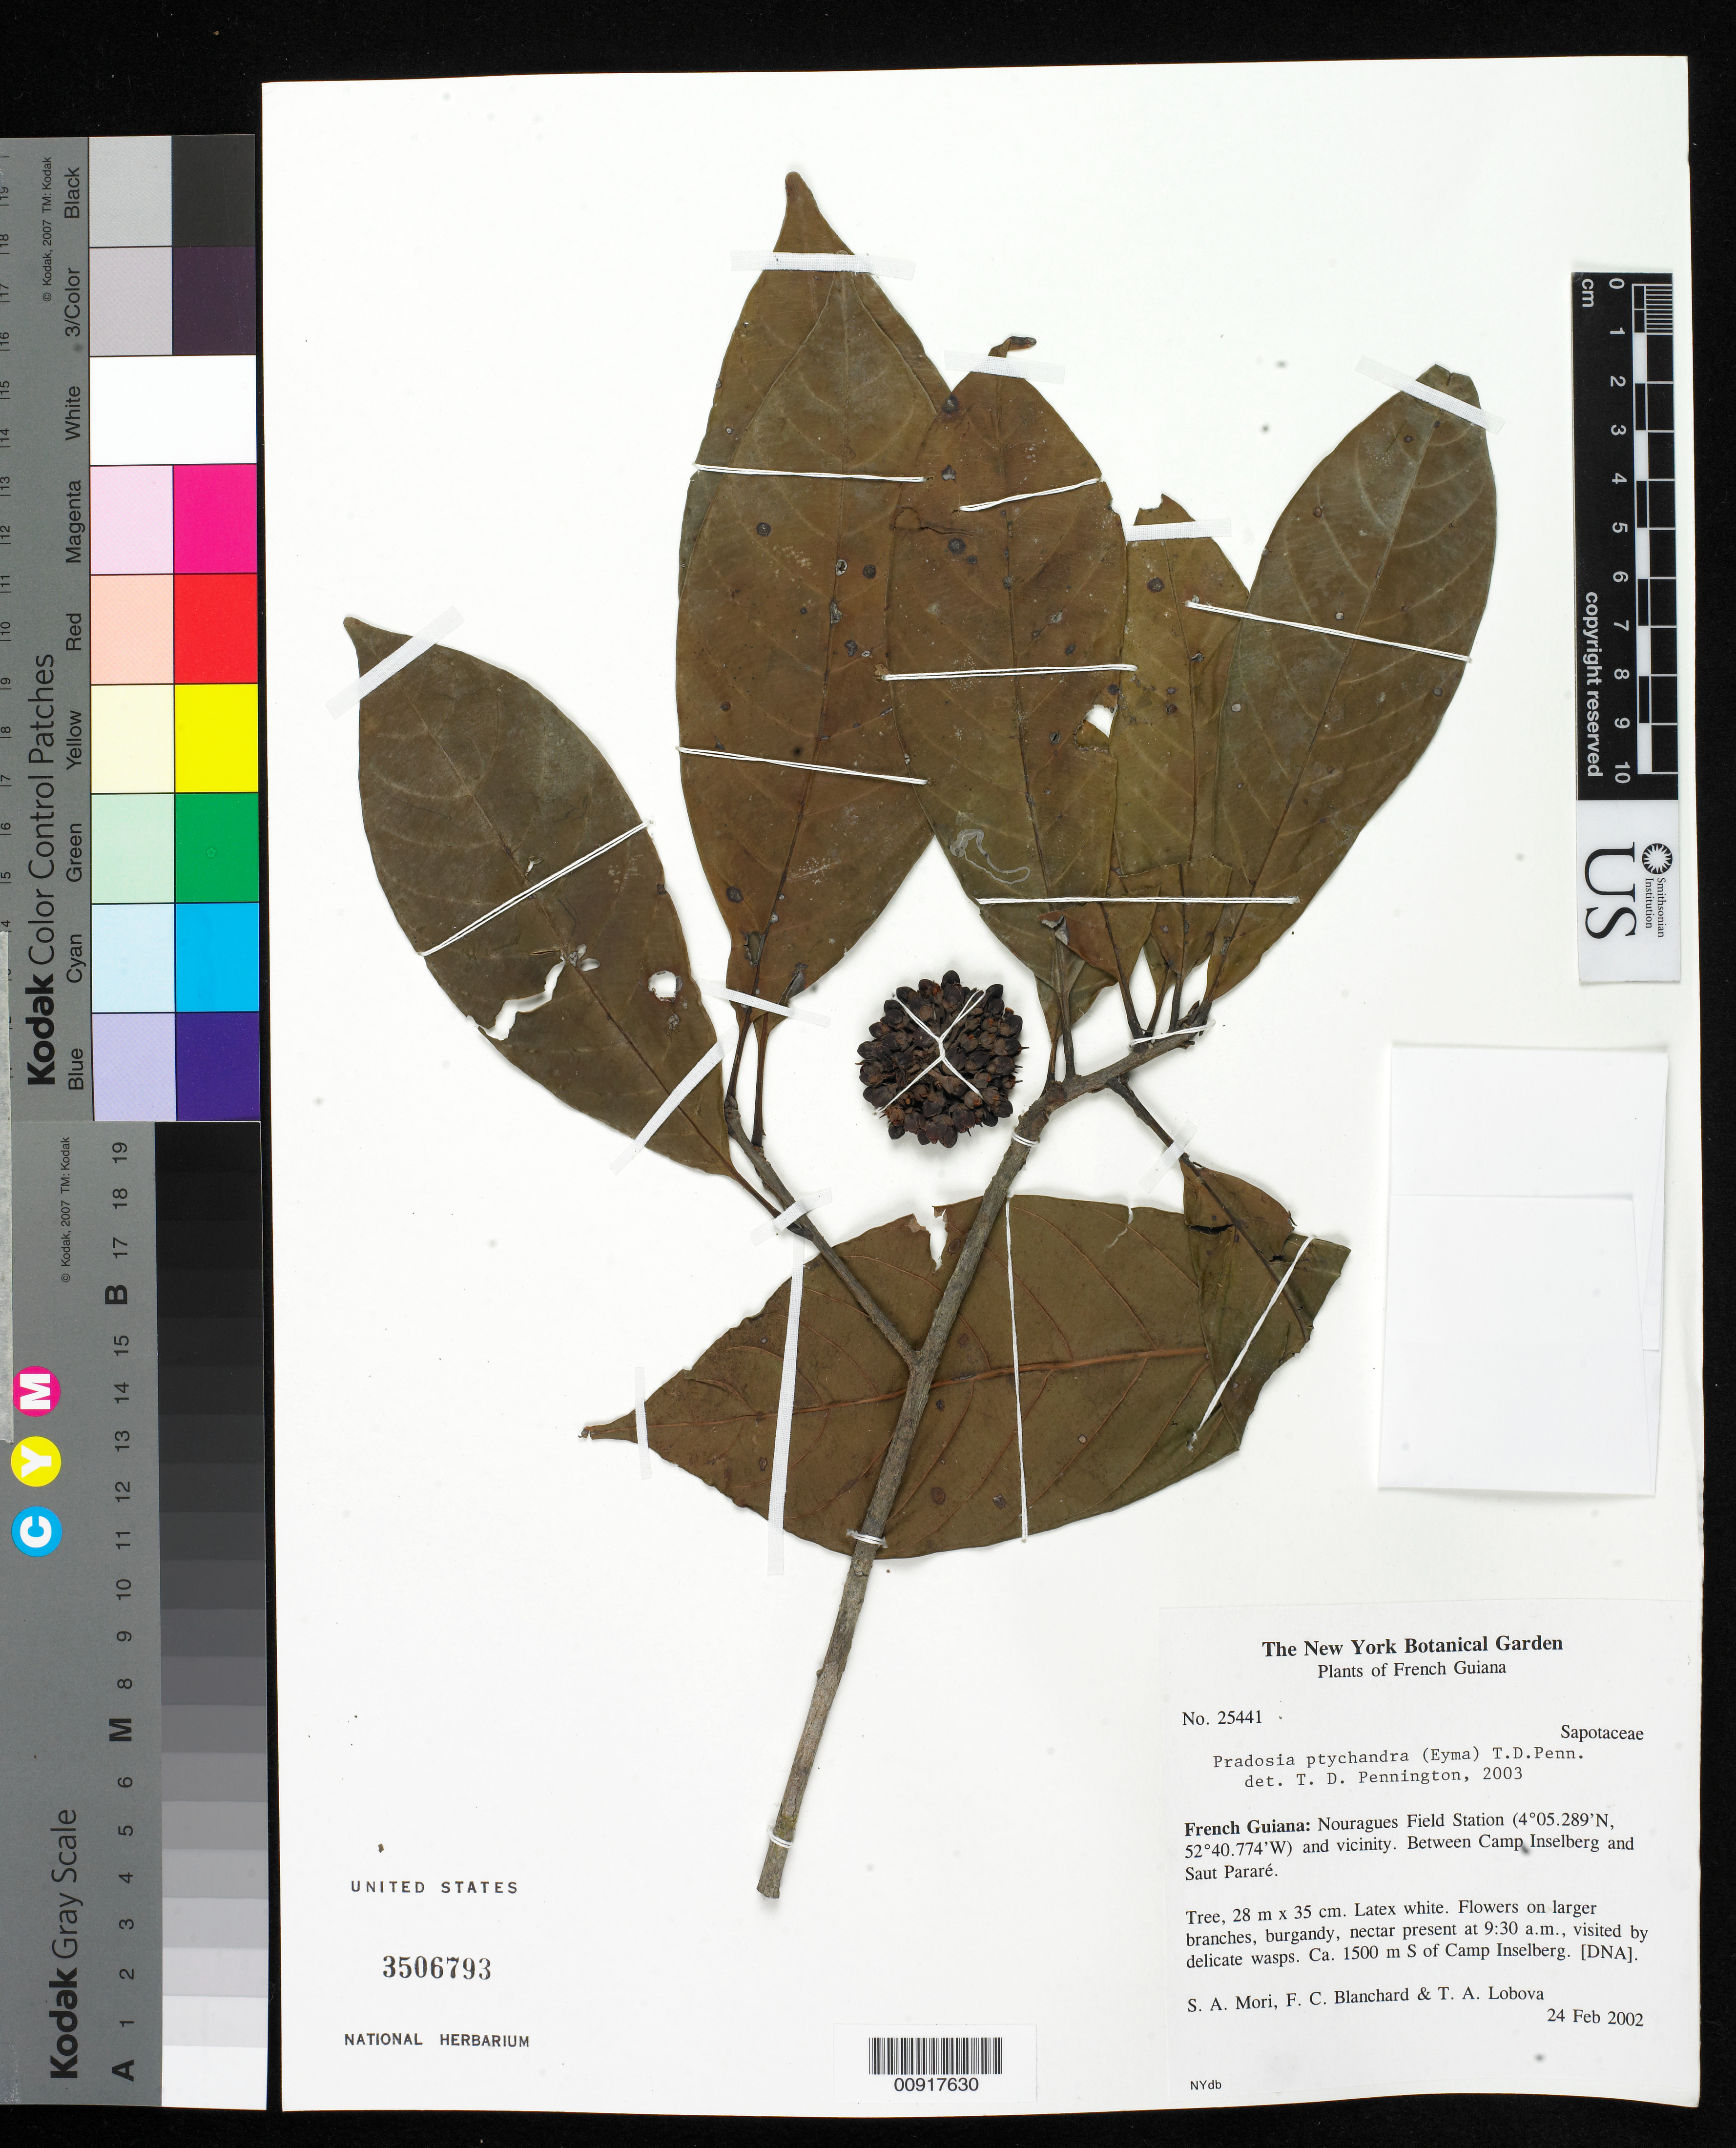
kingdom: Plantae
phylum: Tracheophyta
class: Magnoliopsida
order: Ericales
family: Sapotaceae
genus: Pradosia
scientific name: Pradosia ptychandra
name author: (Eyma) T.D. Penn.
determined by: Pennington, T. D., (K)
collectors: S. Mori, F. Blanchard & T. Lobova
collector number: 25441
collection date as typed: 24-Feb-02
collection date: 2002-02-24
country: French Guiana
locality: Nouragues Field Station, between Camp Inselberg and Saut Pararé, 1500 m S of Camp Inselberg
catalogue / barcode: US 3506793